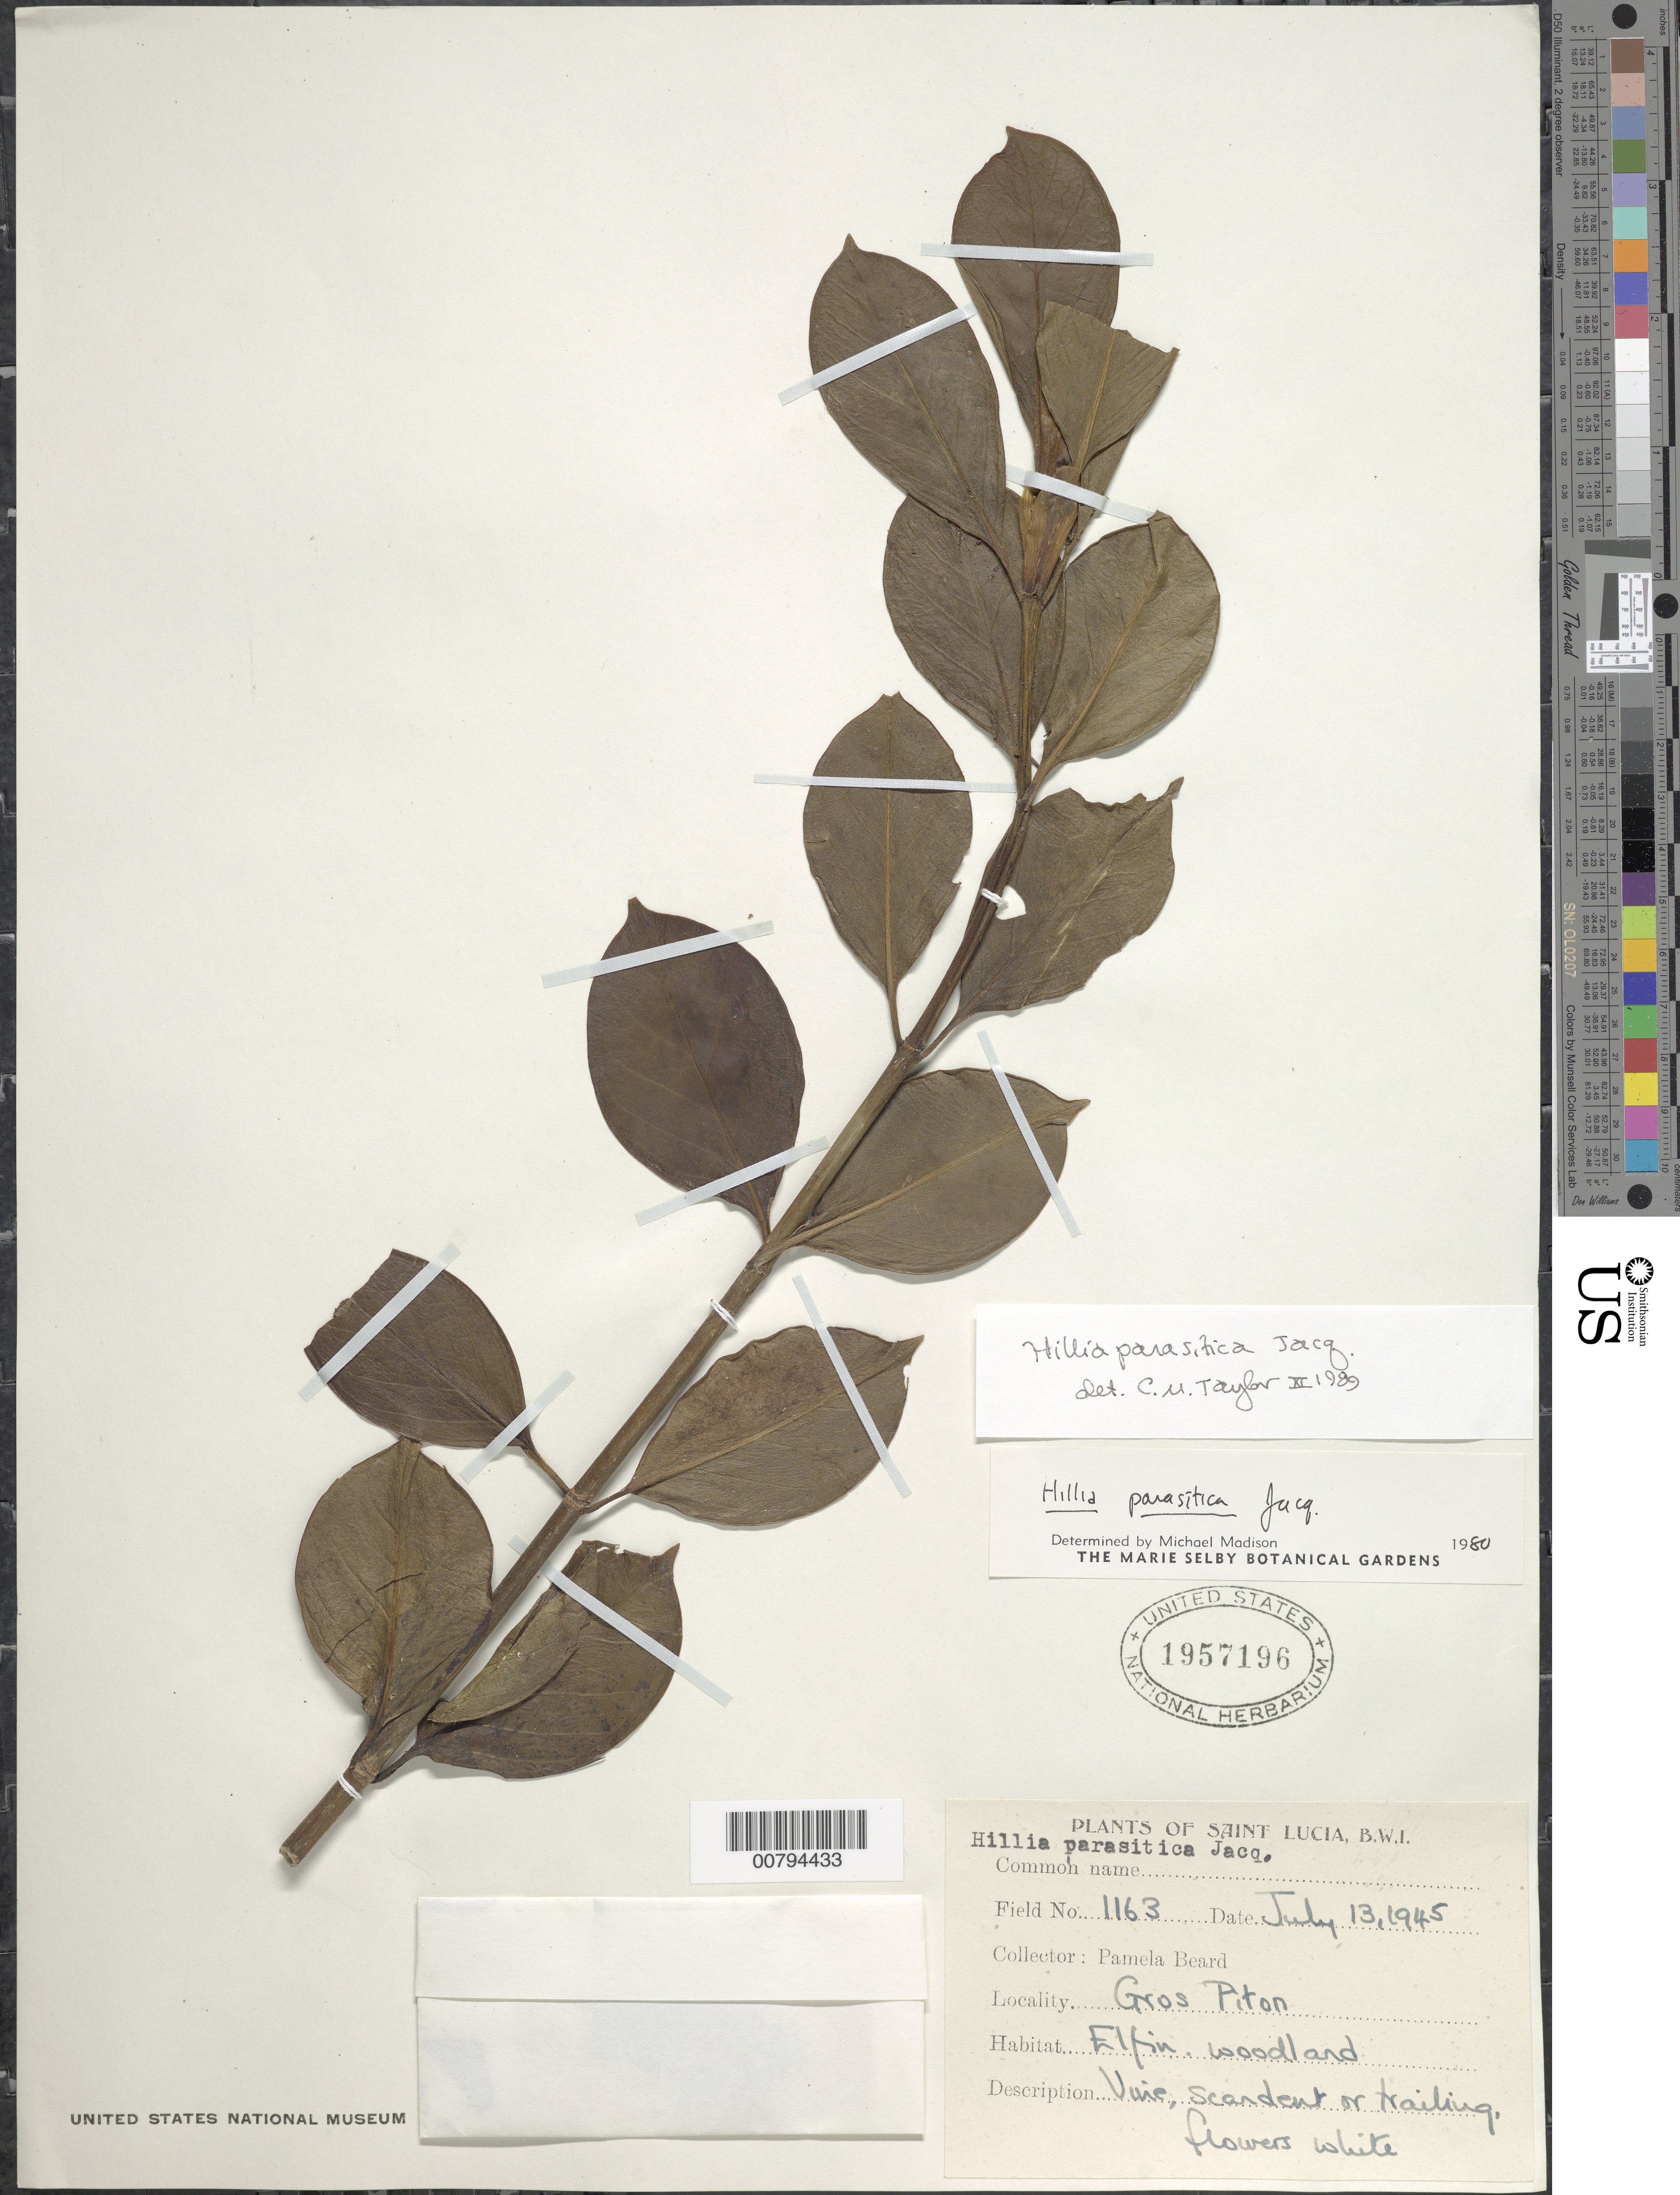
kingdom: Plantae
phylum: Tracheophyta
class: Magnoliopsida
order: Gentianales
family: Rubiaceae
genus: Hillia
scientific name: Hillia parasitica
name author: Jacq.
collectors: P. Beard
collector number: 1163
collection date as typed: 13 Jul 1945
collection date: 1945-07-13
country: St. Lucia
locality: Gros Piton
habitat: Elfin Woodland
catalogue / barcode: US 1957196